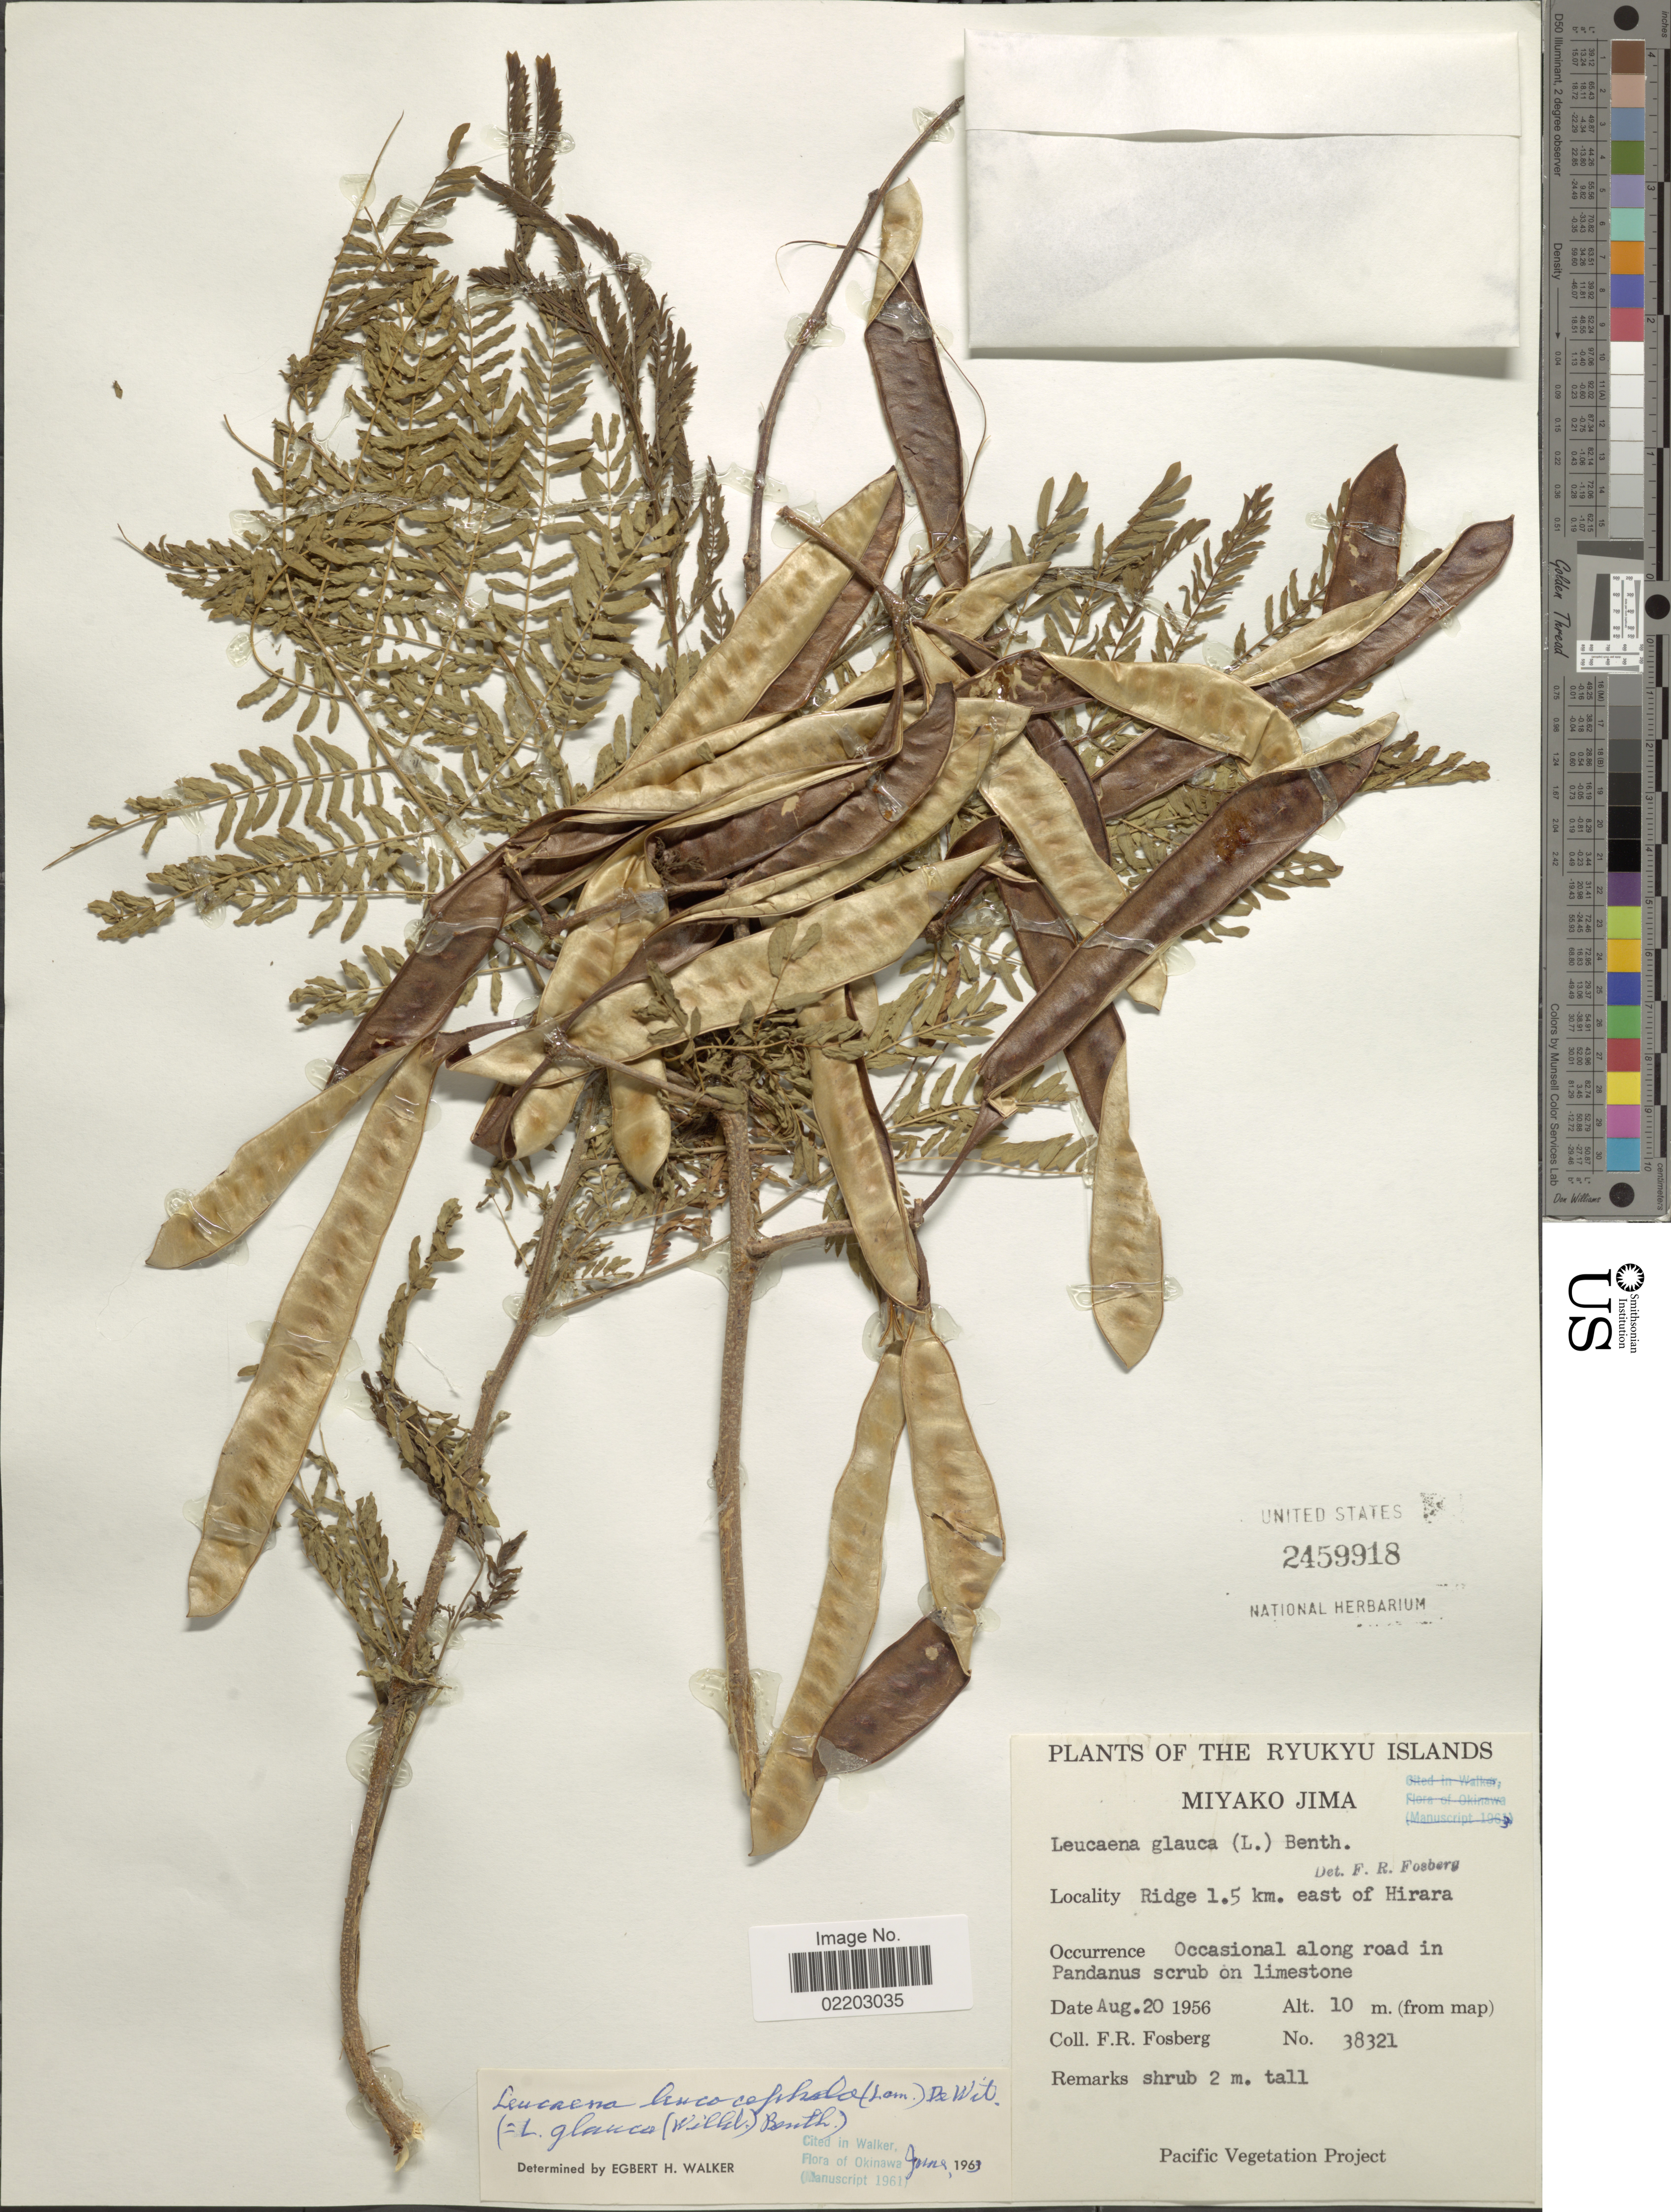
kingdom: Plantae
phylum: Tracheophyta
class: Magnoliopsida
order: Fabales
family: Fabaceae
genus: Leucaena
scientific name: Leucaena leucocephala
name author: (Lam.) de Wit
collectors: F. R. Fosberg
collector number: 38321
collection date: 1956-08-20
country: Japan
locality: Ryukyu Islands, Miyako Jima. Ridge 1.5 km east of Hirara.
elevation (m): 10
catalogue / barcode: US 2459918